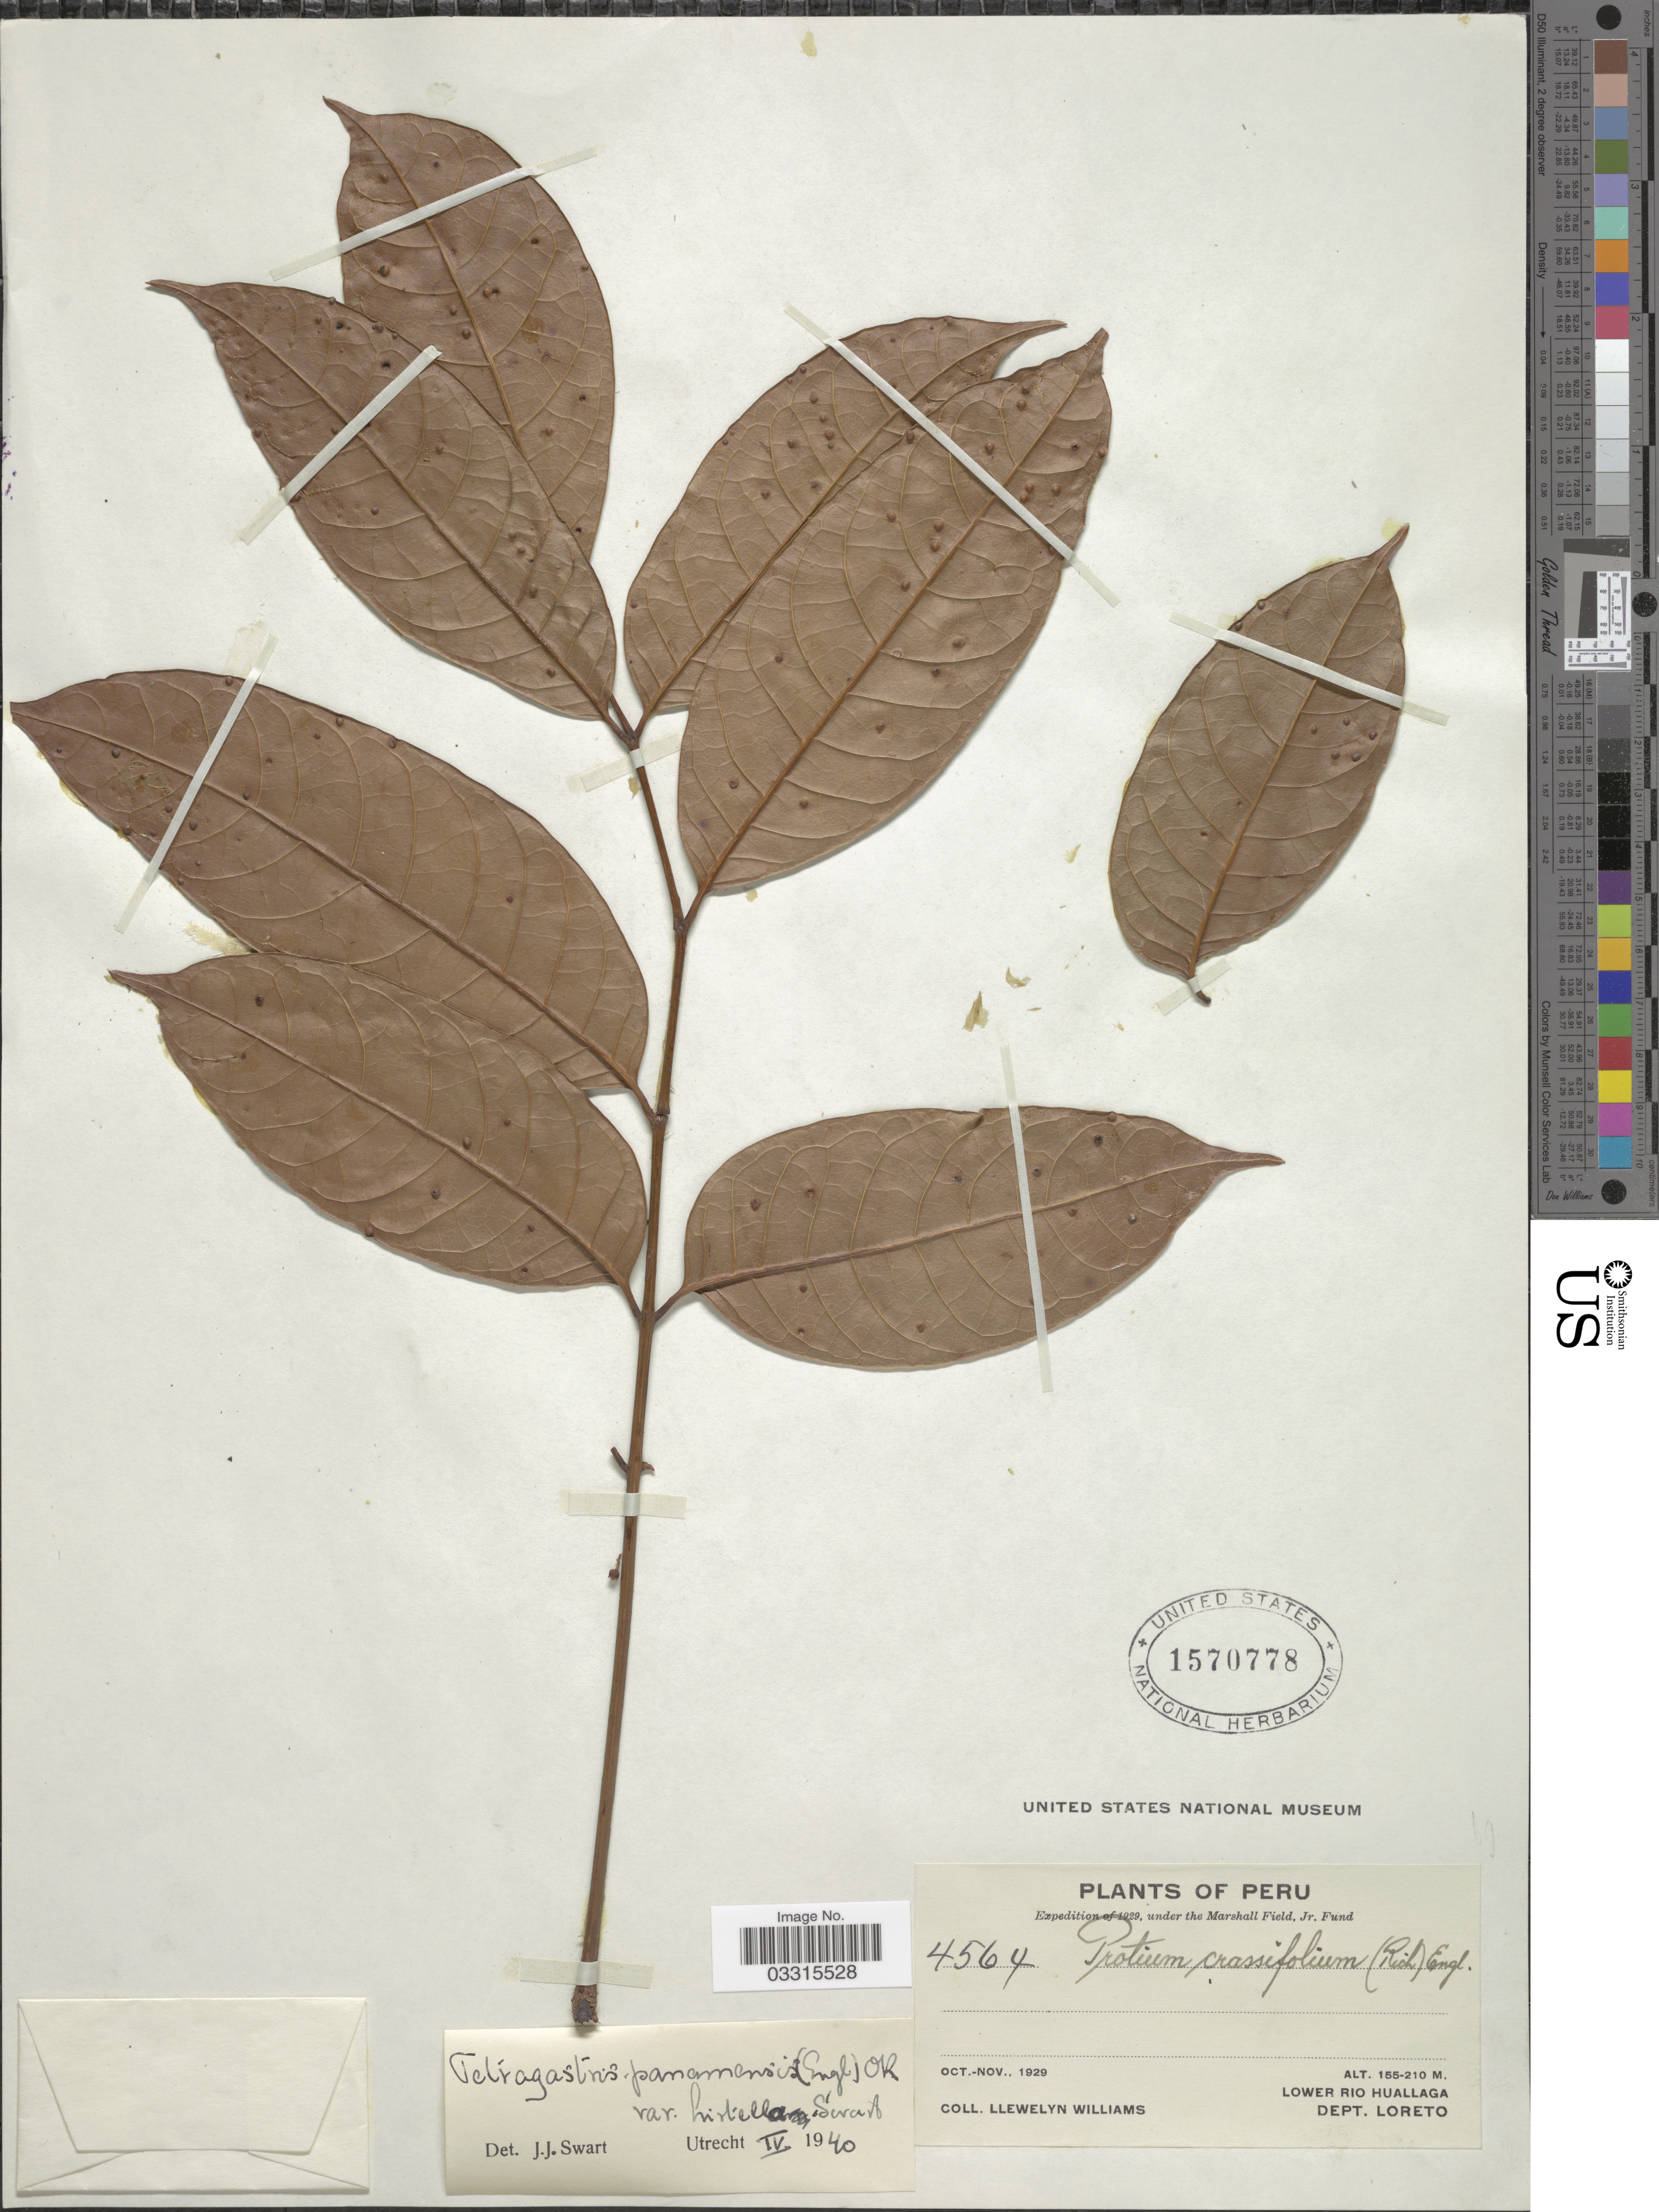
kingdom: Plantae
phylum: Tracheophyta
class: Magnoliopsida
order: Sapindales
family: Burseraceae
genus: Protium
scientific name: Protium stevensonii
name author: (Standl.) Daly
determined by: Daly, Douglas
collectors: Ll. Williams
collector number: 4564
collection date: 1929-10/1929-11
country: Peru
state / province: Loreto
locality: Lower Rio Huallaga. Dept. Loreto.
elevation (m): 155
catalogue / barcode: US 1570778